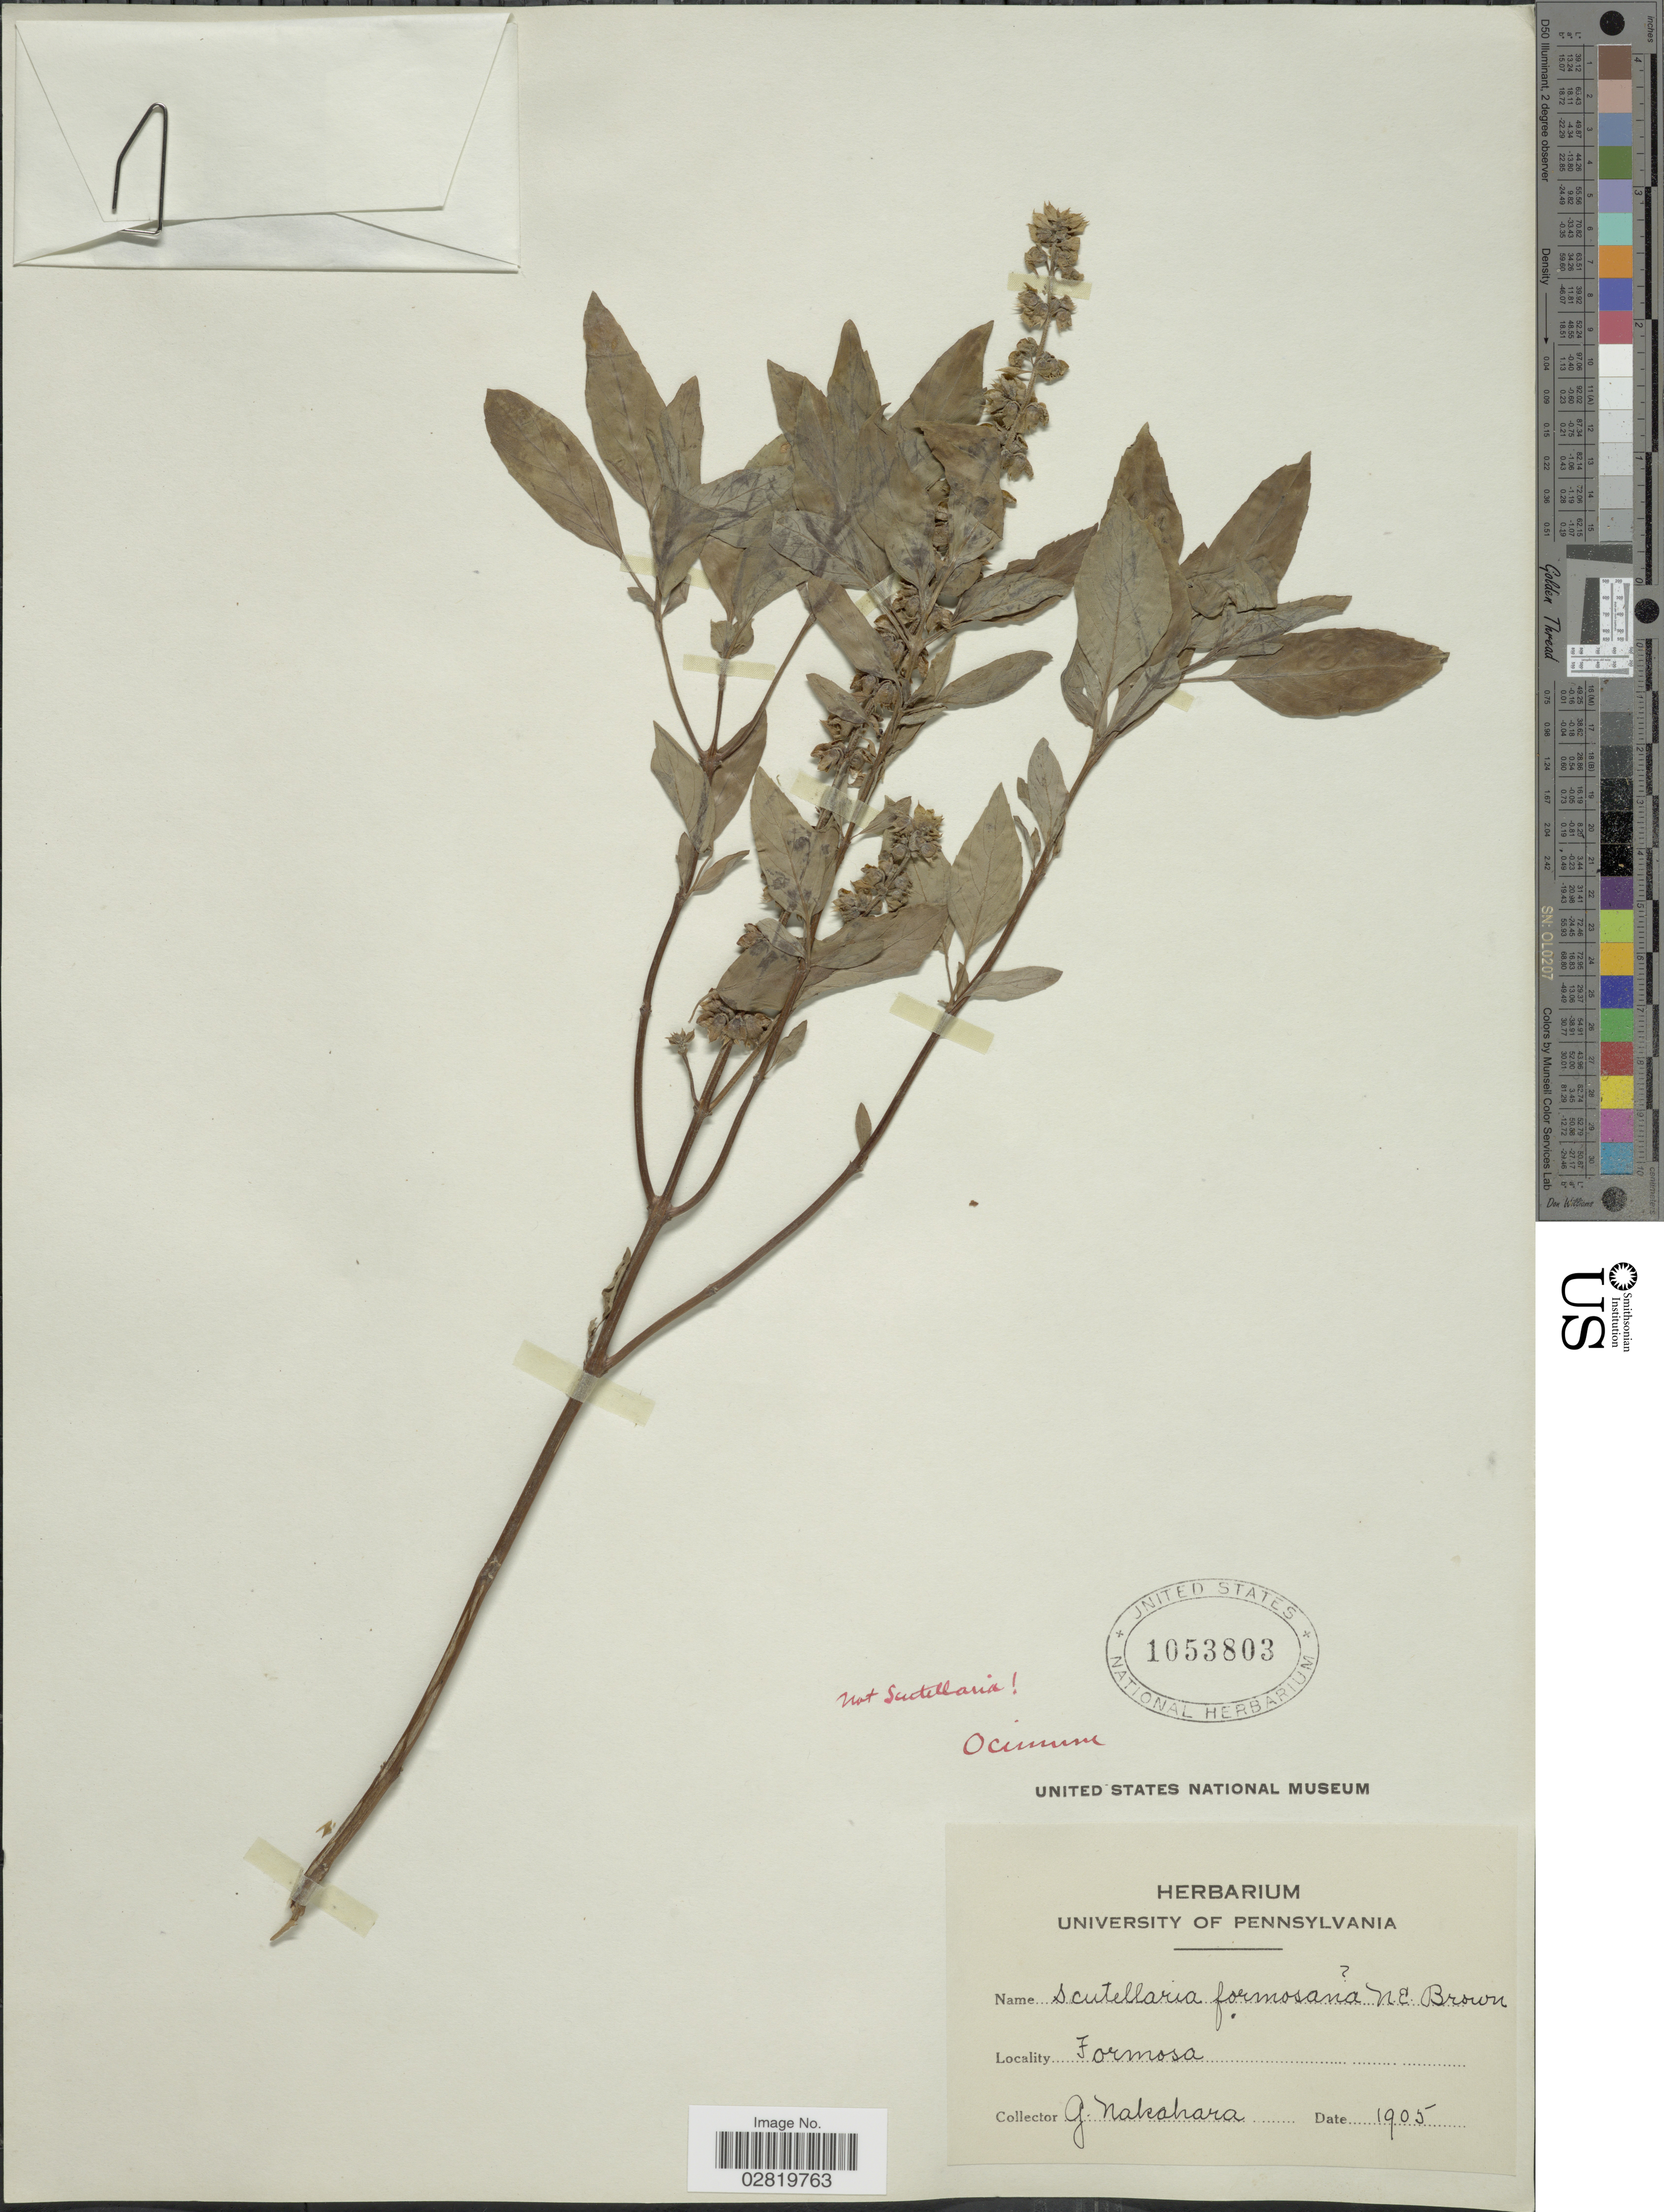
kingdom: Plantae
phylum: Tracheophyta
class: Magnoliopsida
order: Lamiales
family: Lamiaceae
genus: Ocimum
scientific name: Ocimum sp.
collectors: G. Nakahara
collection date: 1905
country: Taiwan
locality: Formosa.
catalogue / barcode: US 1053803